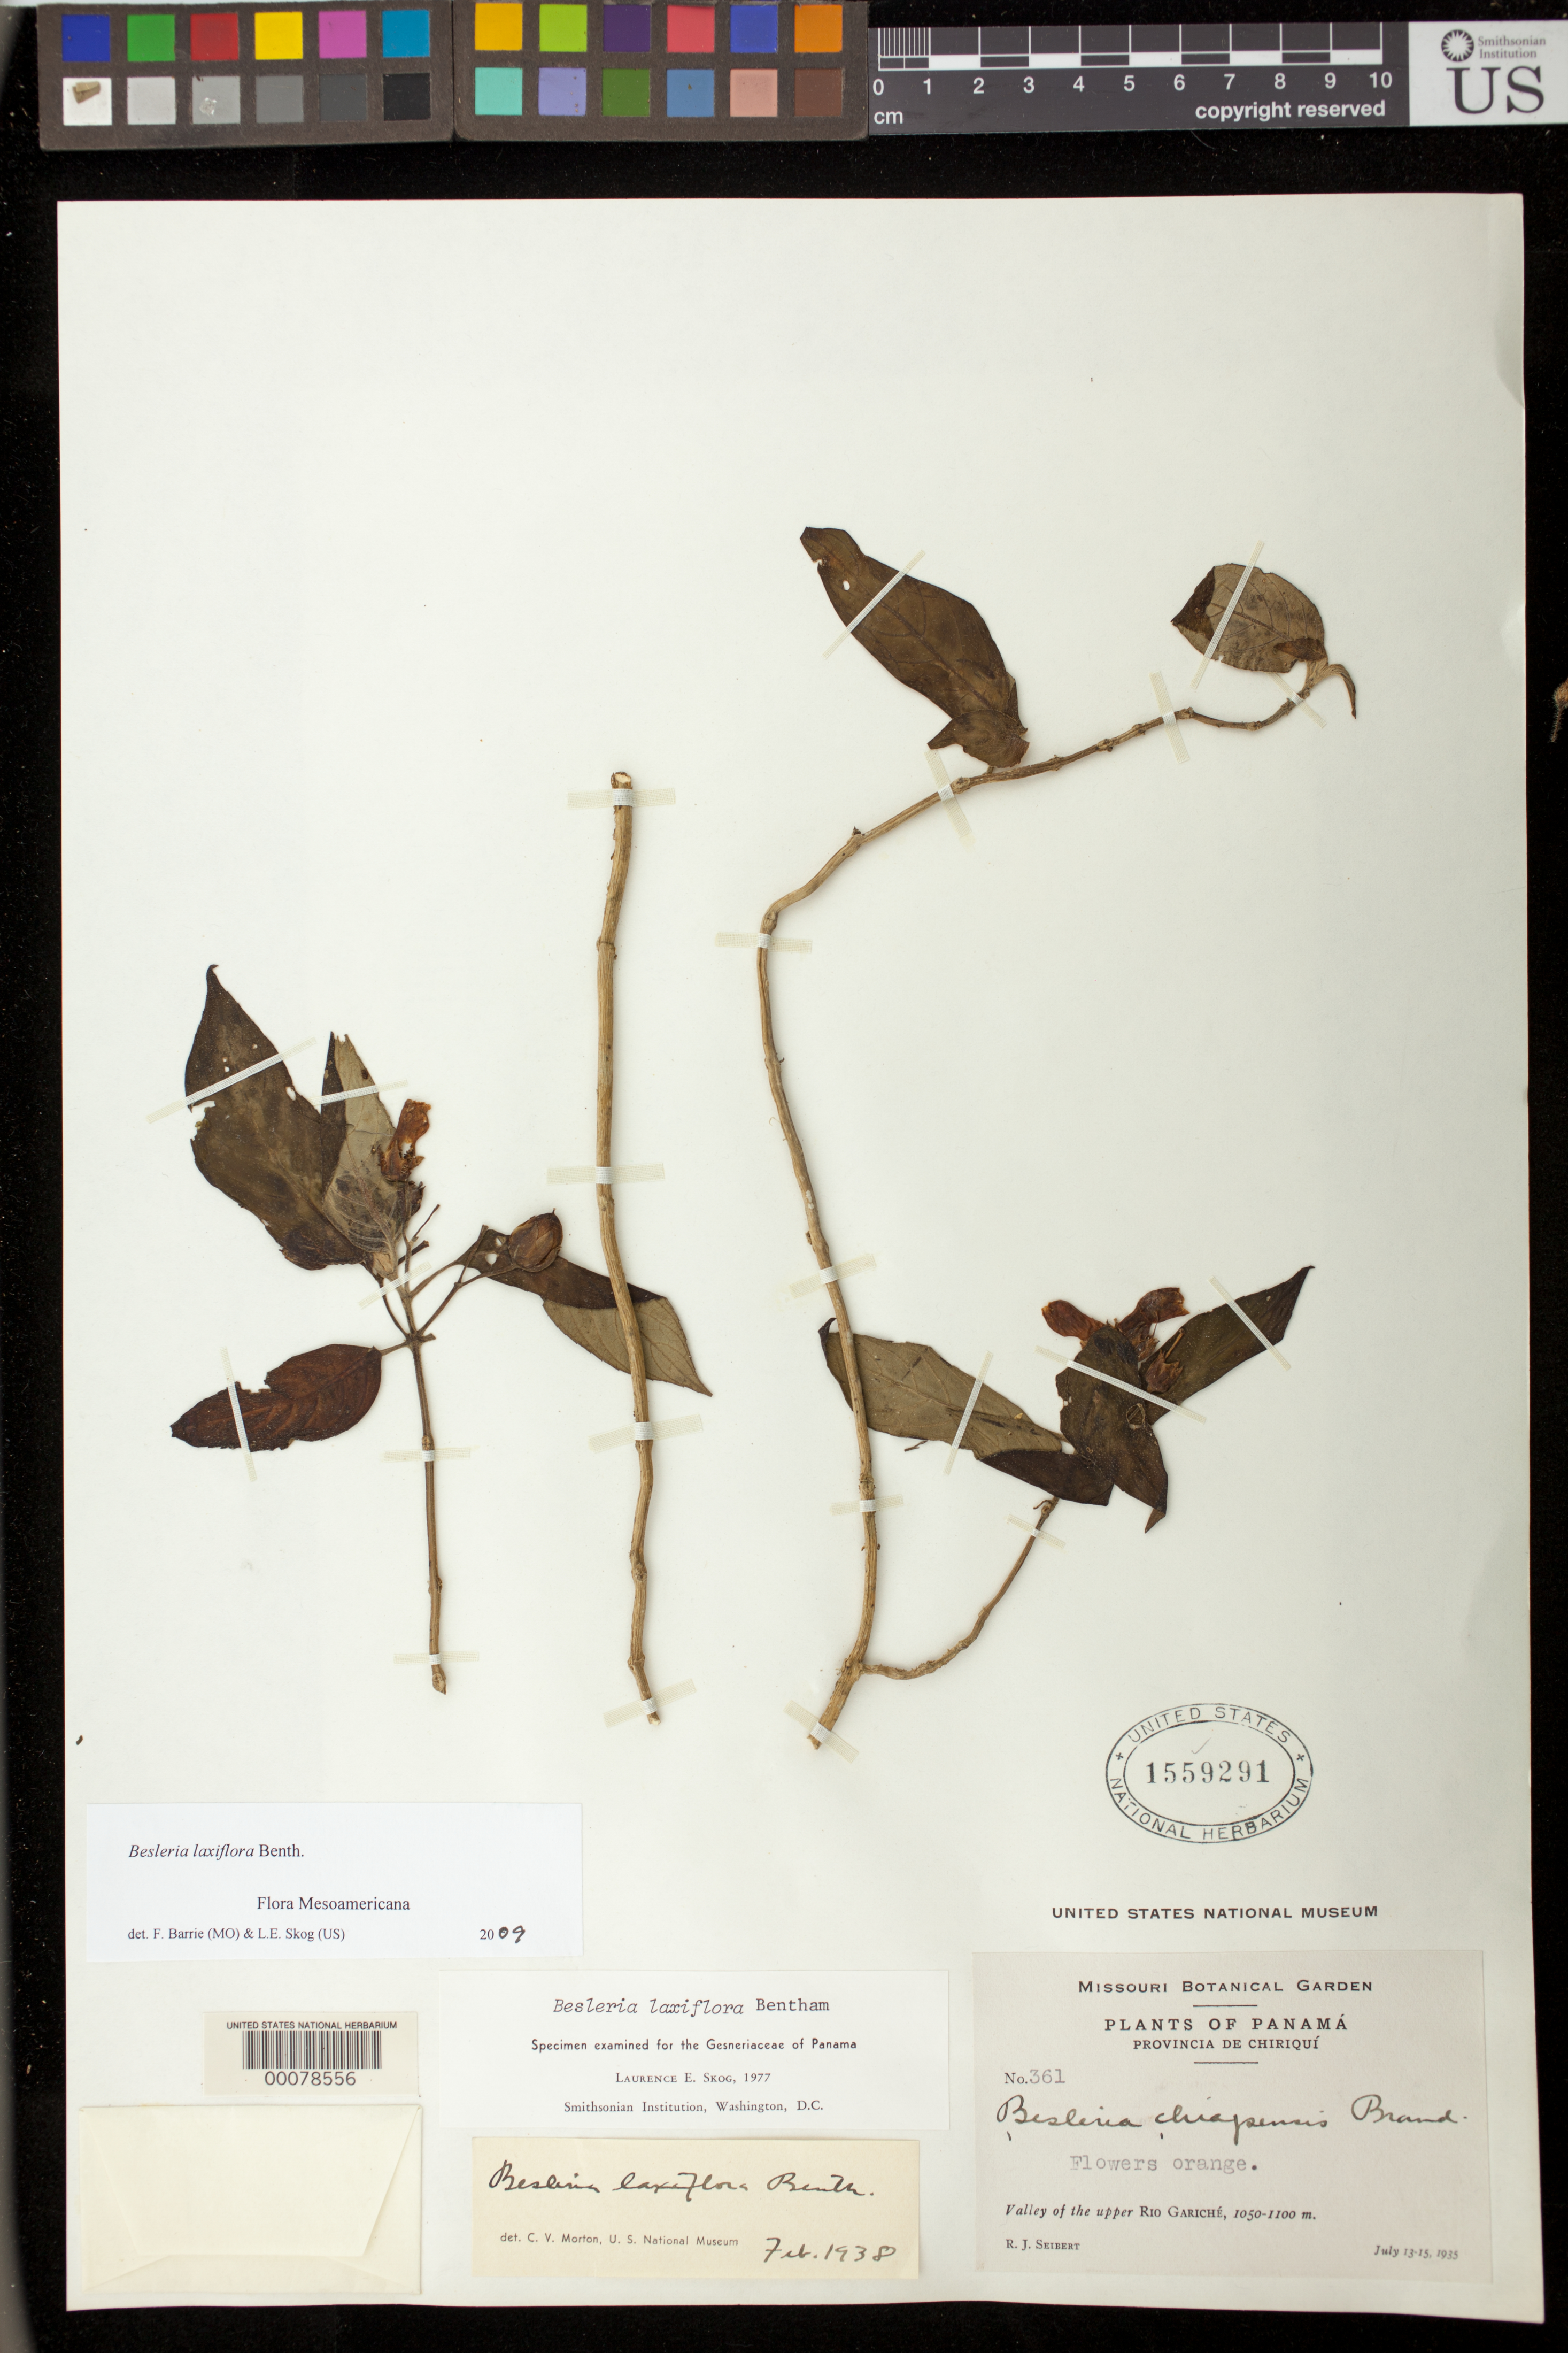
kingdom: Plantae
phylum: Tracheophyta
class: Magnoliopsida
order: Lamiales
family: Gesneriaceae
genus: Besleria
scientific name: Besleria laxiflora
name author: Benth.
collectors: R. J. Seibert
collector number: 361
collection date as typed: Jul 1935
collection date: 1935-07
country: Panama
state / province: Chiriquí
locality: Valley of the upper Rio Gariche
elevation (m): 1050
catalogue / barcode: US 1559291